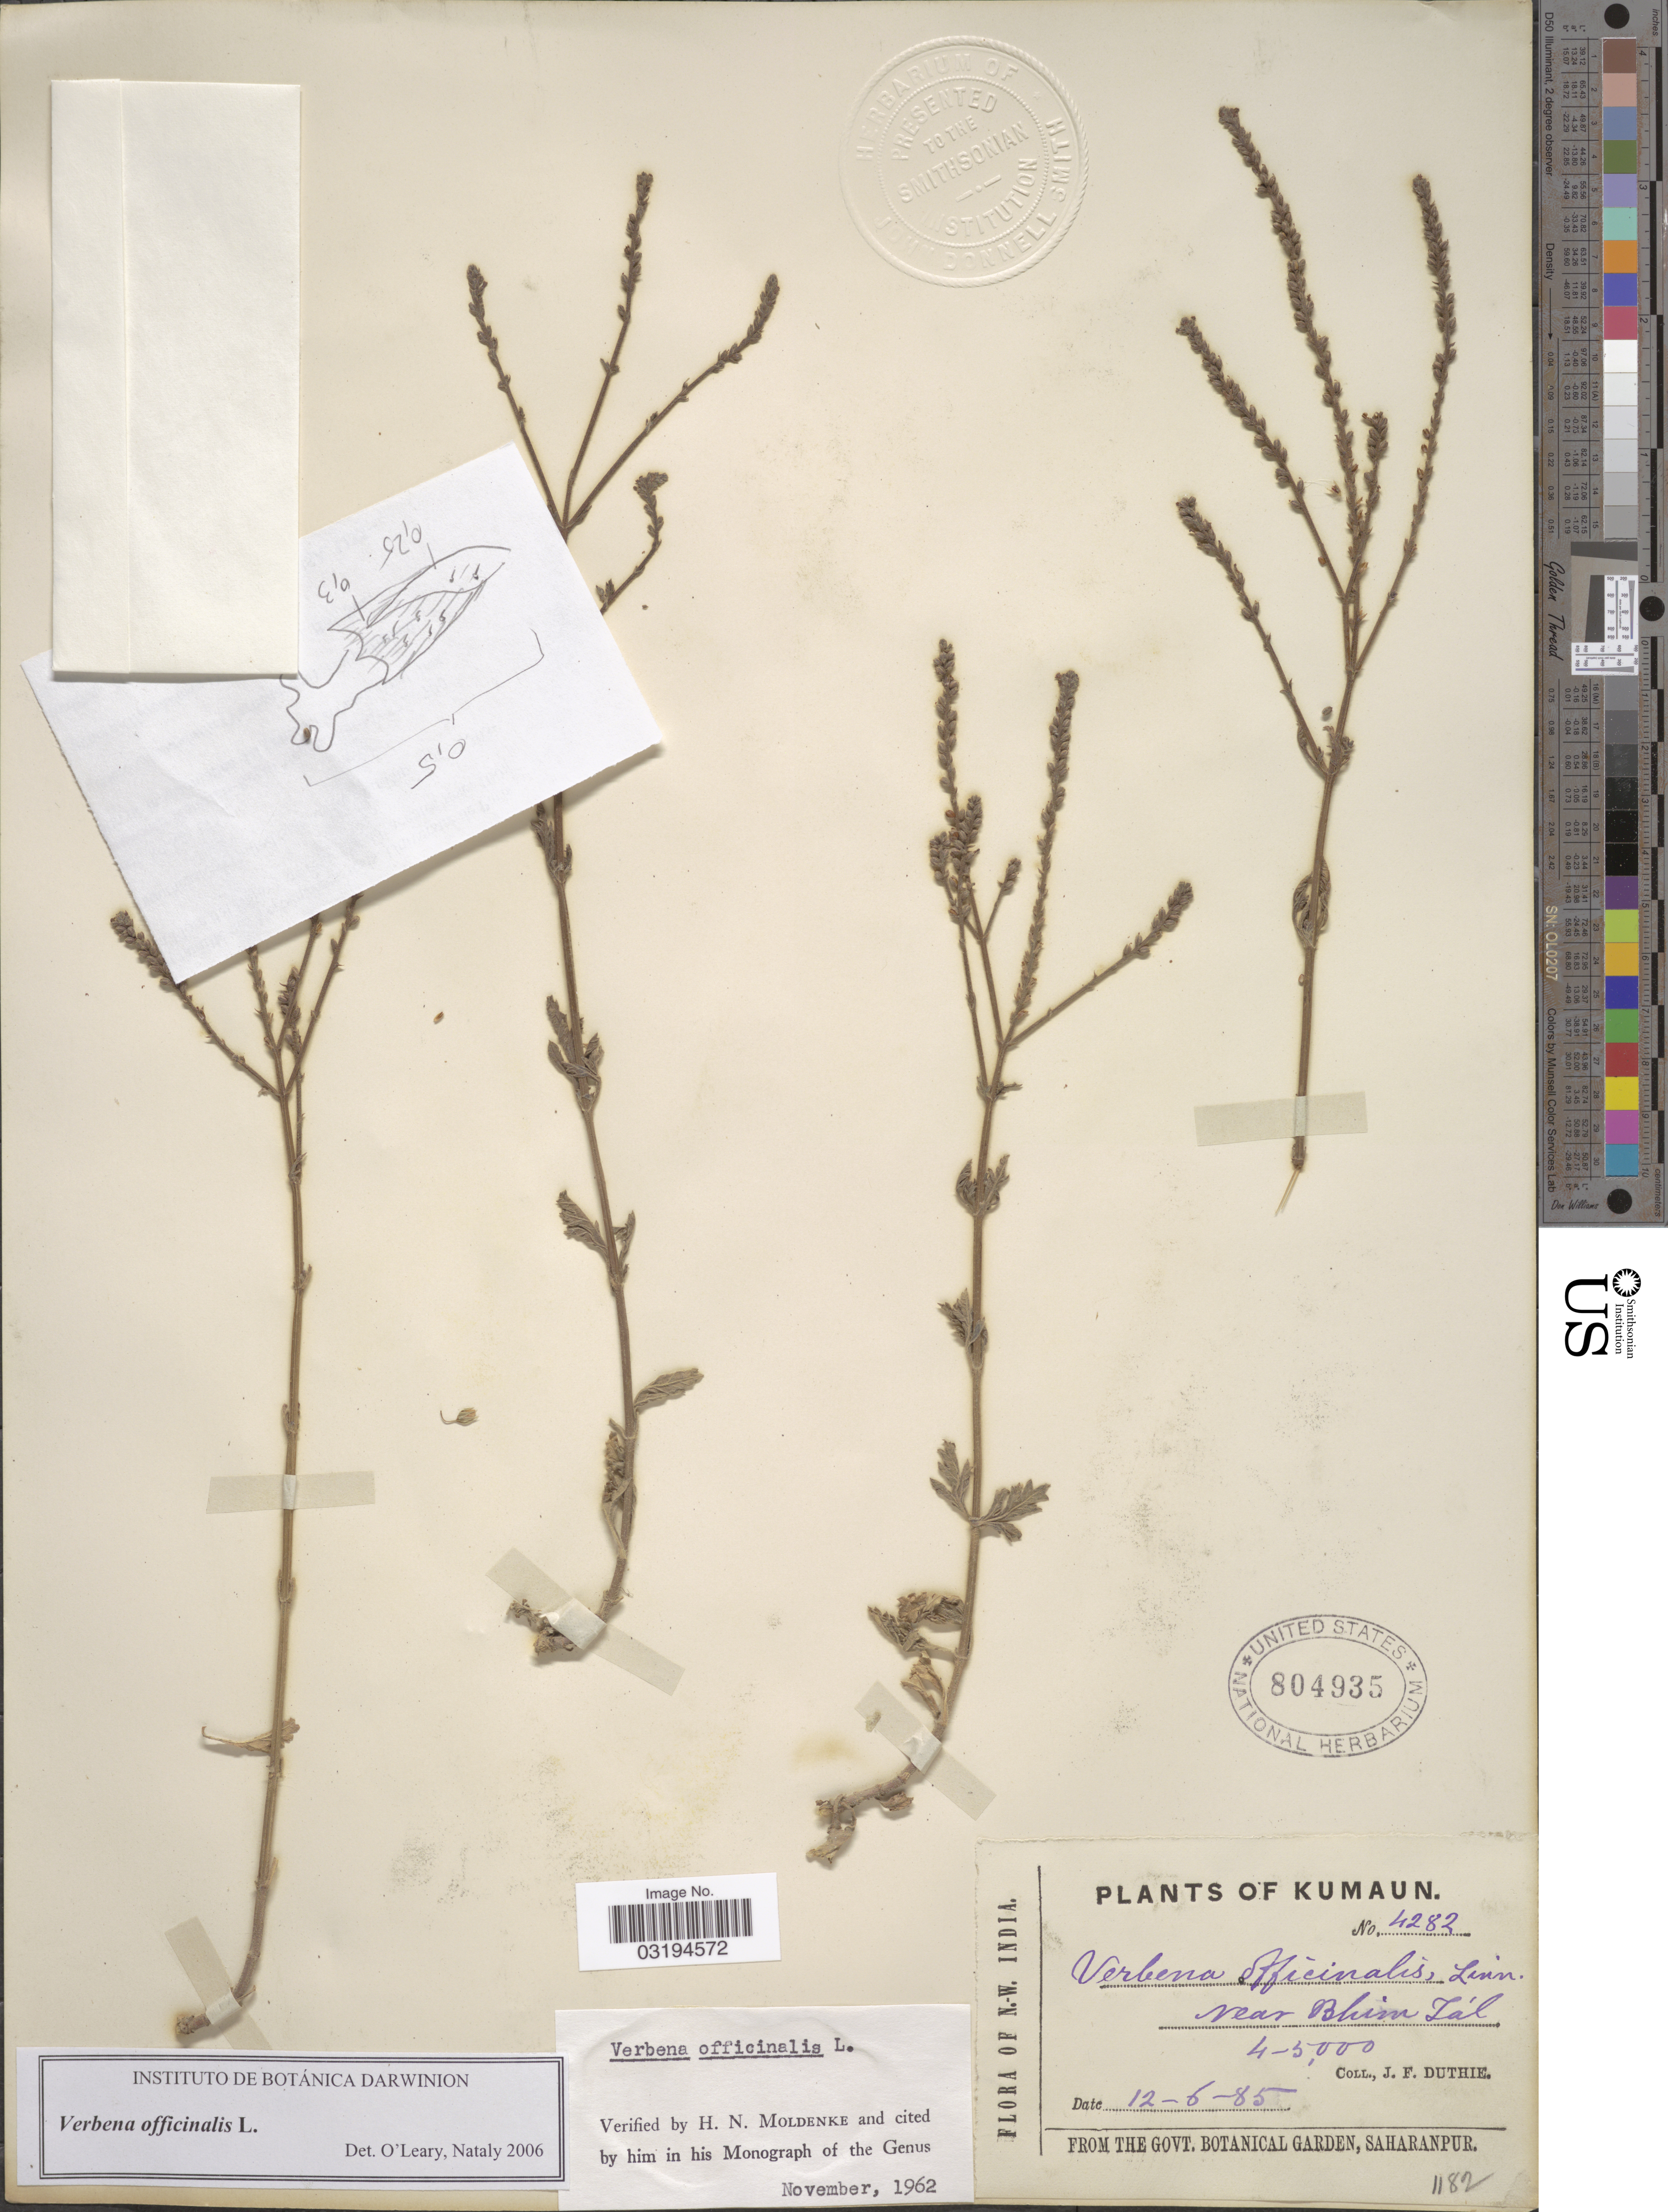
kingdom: Plantae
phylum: Tracheophyta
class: Magnoliopsida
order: Lamiales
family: Verbenaceae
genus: Verbena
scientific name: Verbena officinalis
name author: L.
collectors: J. F. Duthie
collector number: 4282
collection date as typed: Transcribed d/m/y: 12/6/85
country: India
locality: N.W. India. Kumaun. Near Bhim Tál.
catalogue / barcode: US 804935